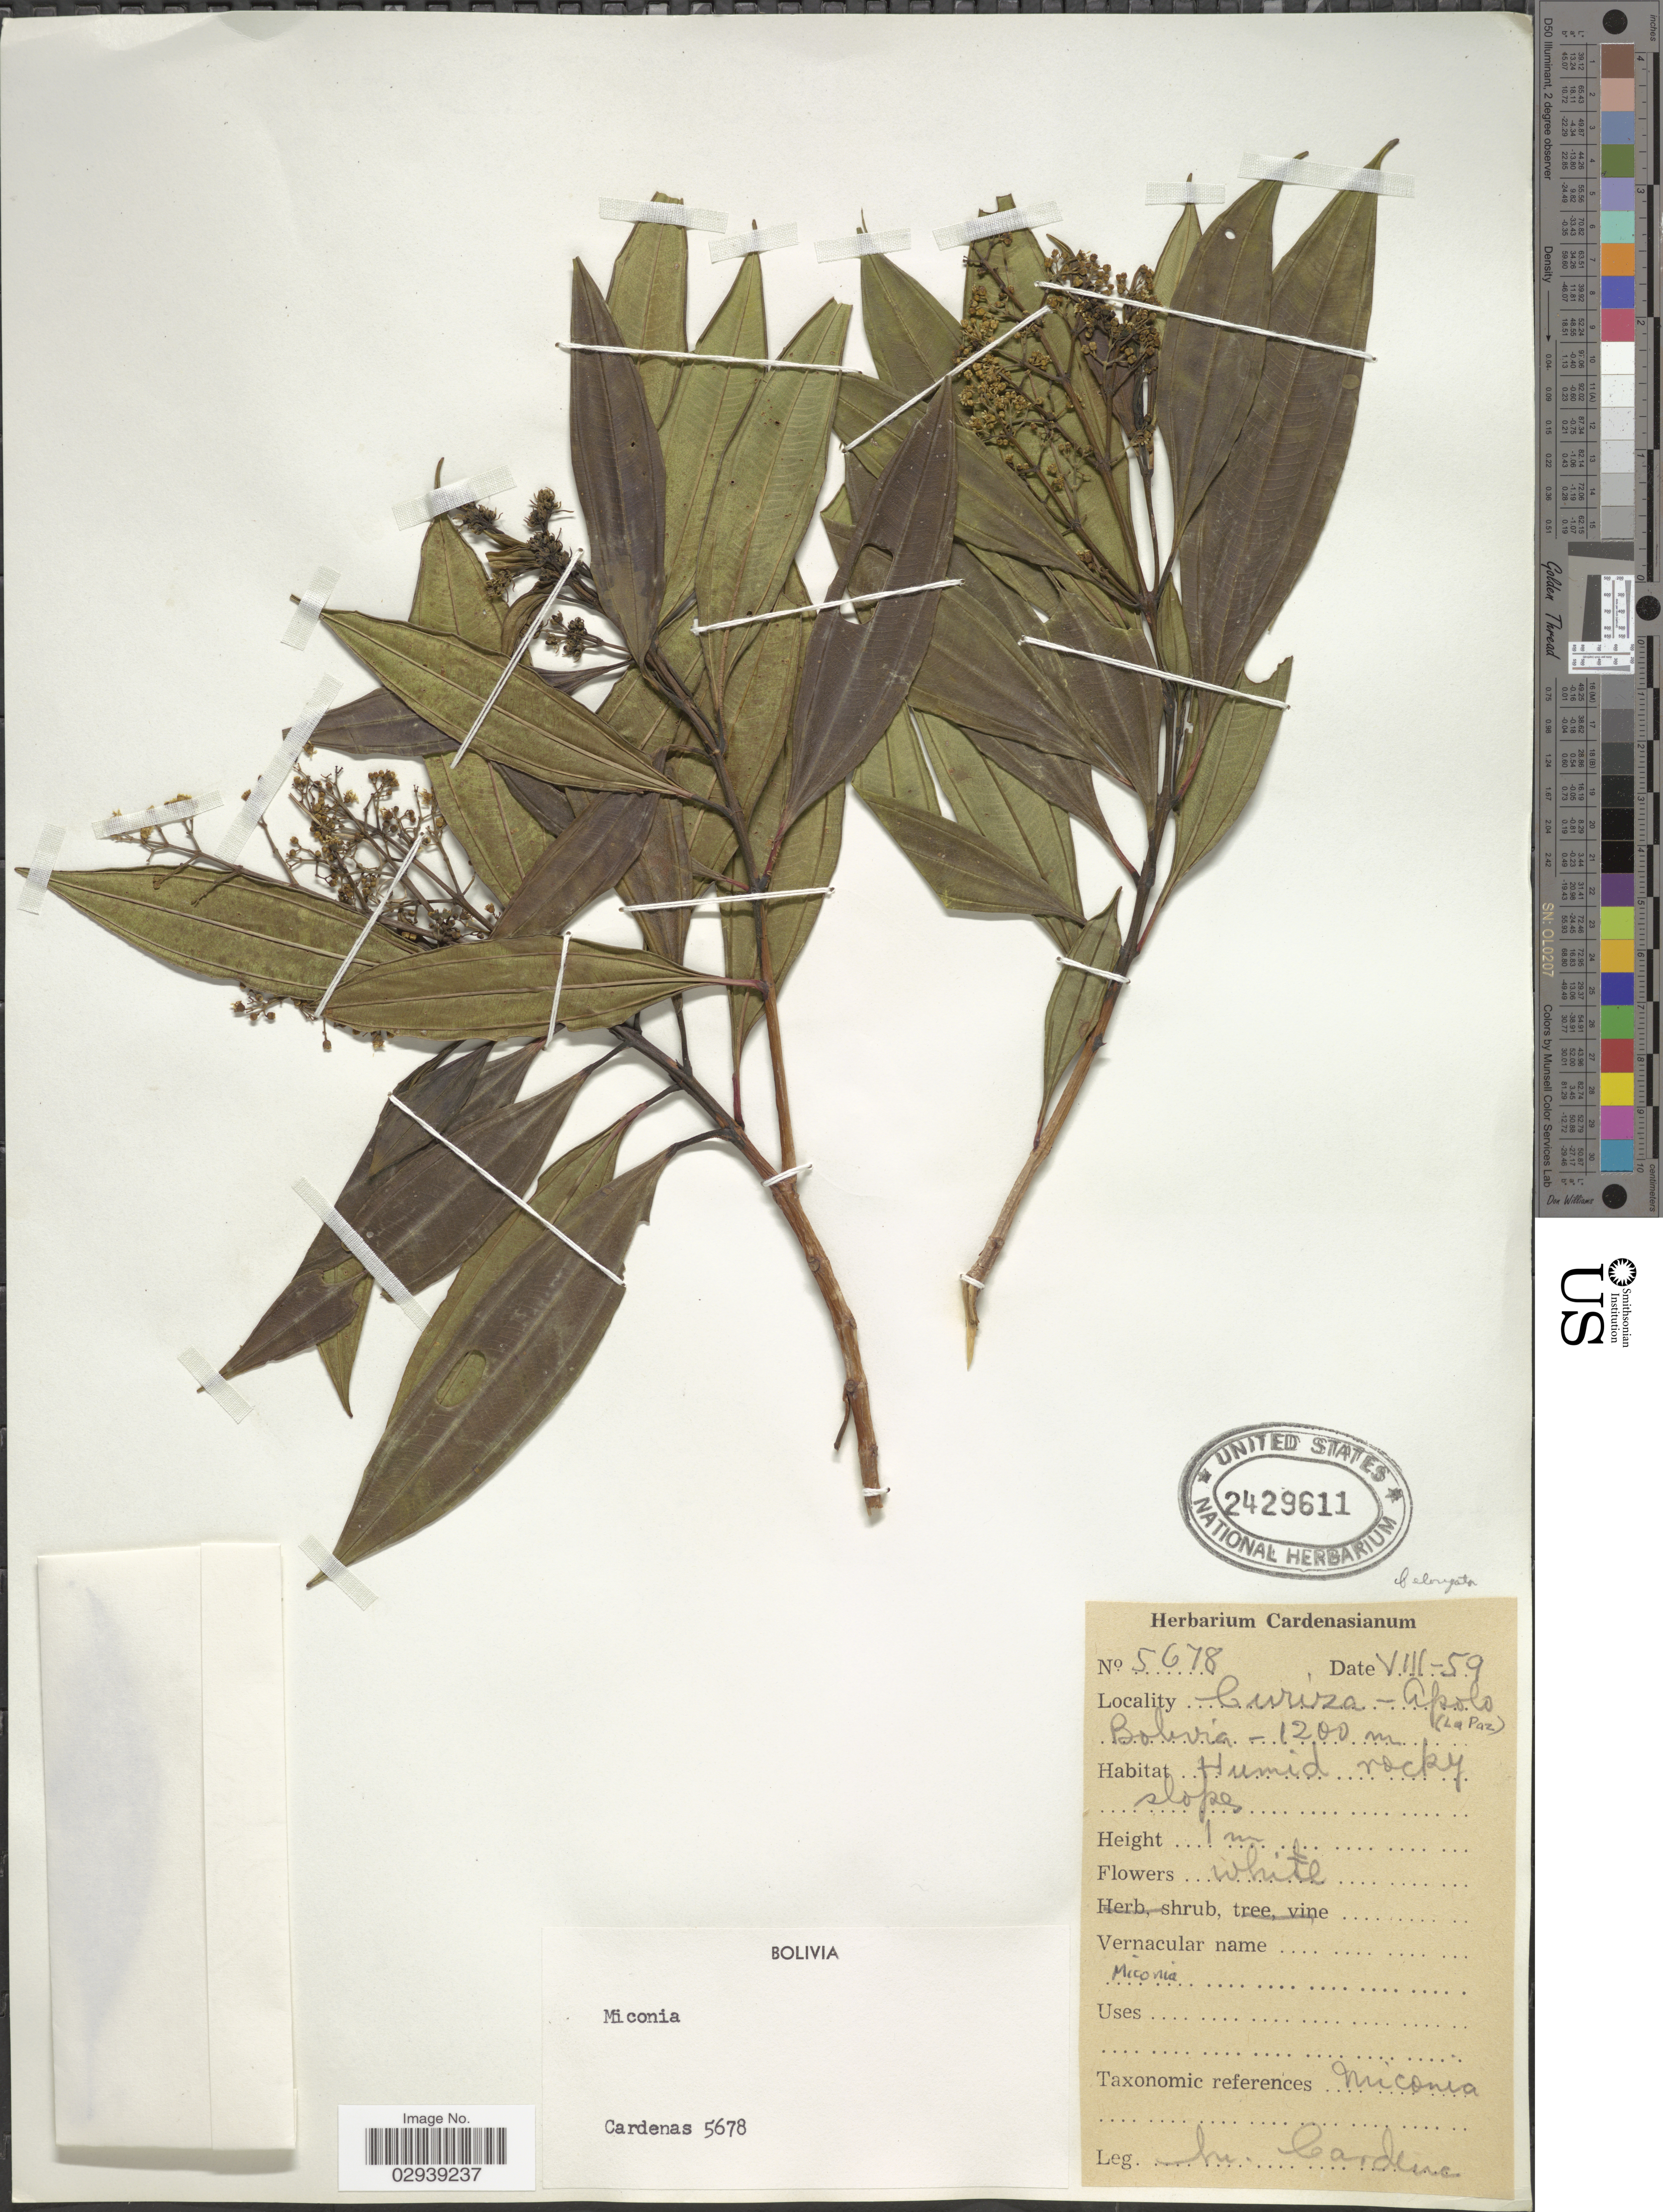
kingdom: Plantae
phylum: Tracheophyta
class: Magnoliopsida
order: Myrtales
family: Melastomataceae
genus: Miconia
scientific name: Miconia elongata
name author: Cogn.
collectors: M. Cárdenas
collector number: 5678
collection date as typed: Transcribed d/m/y: /8/59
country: Bolivia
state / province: La Paz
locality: Curiza - Apolo.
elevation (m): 1200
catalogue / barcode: US 2429611